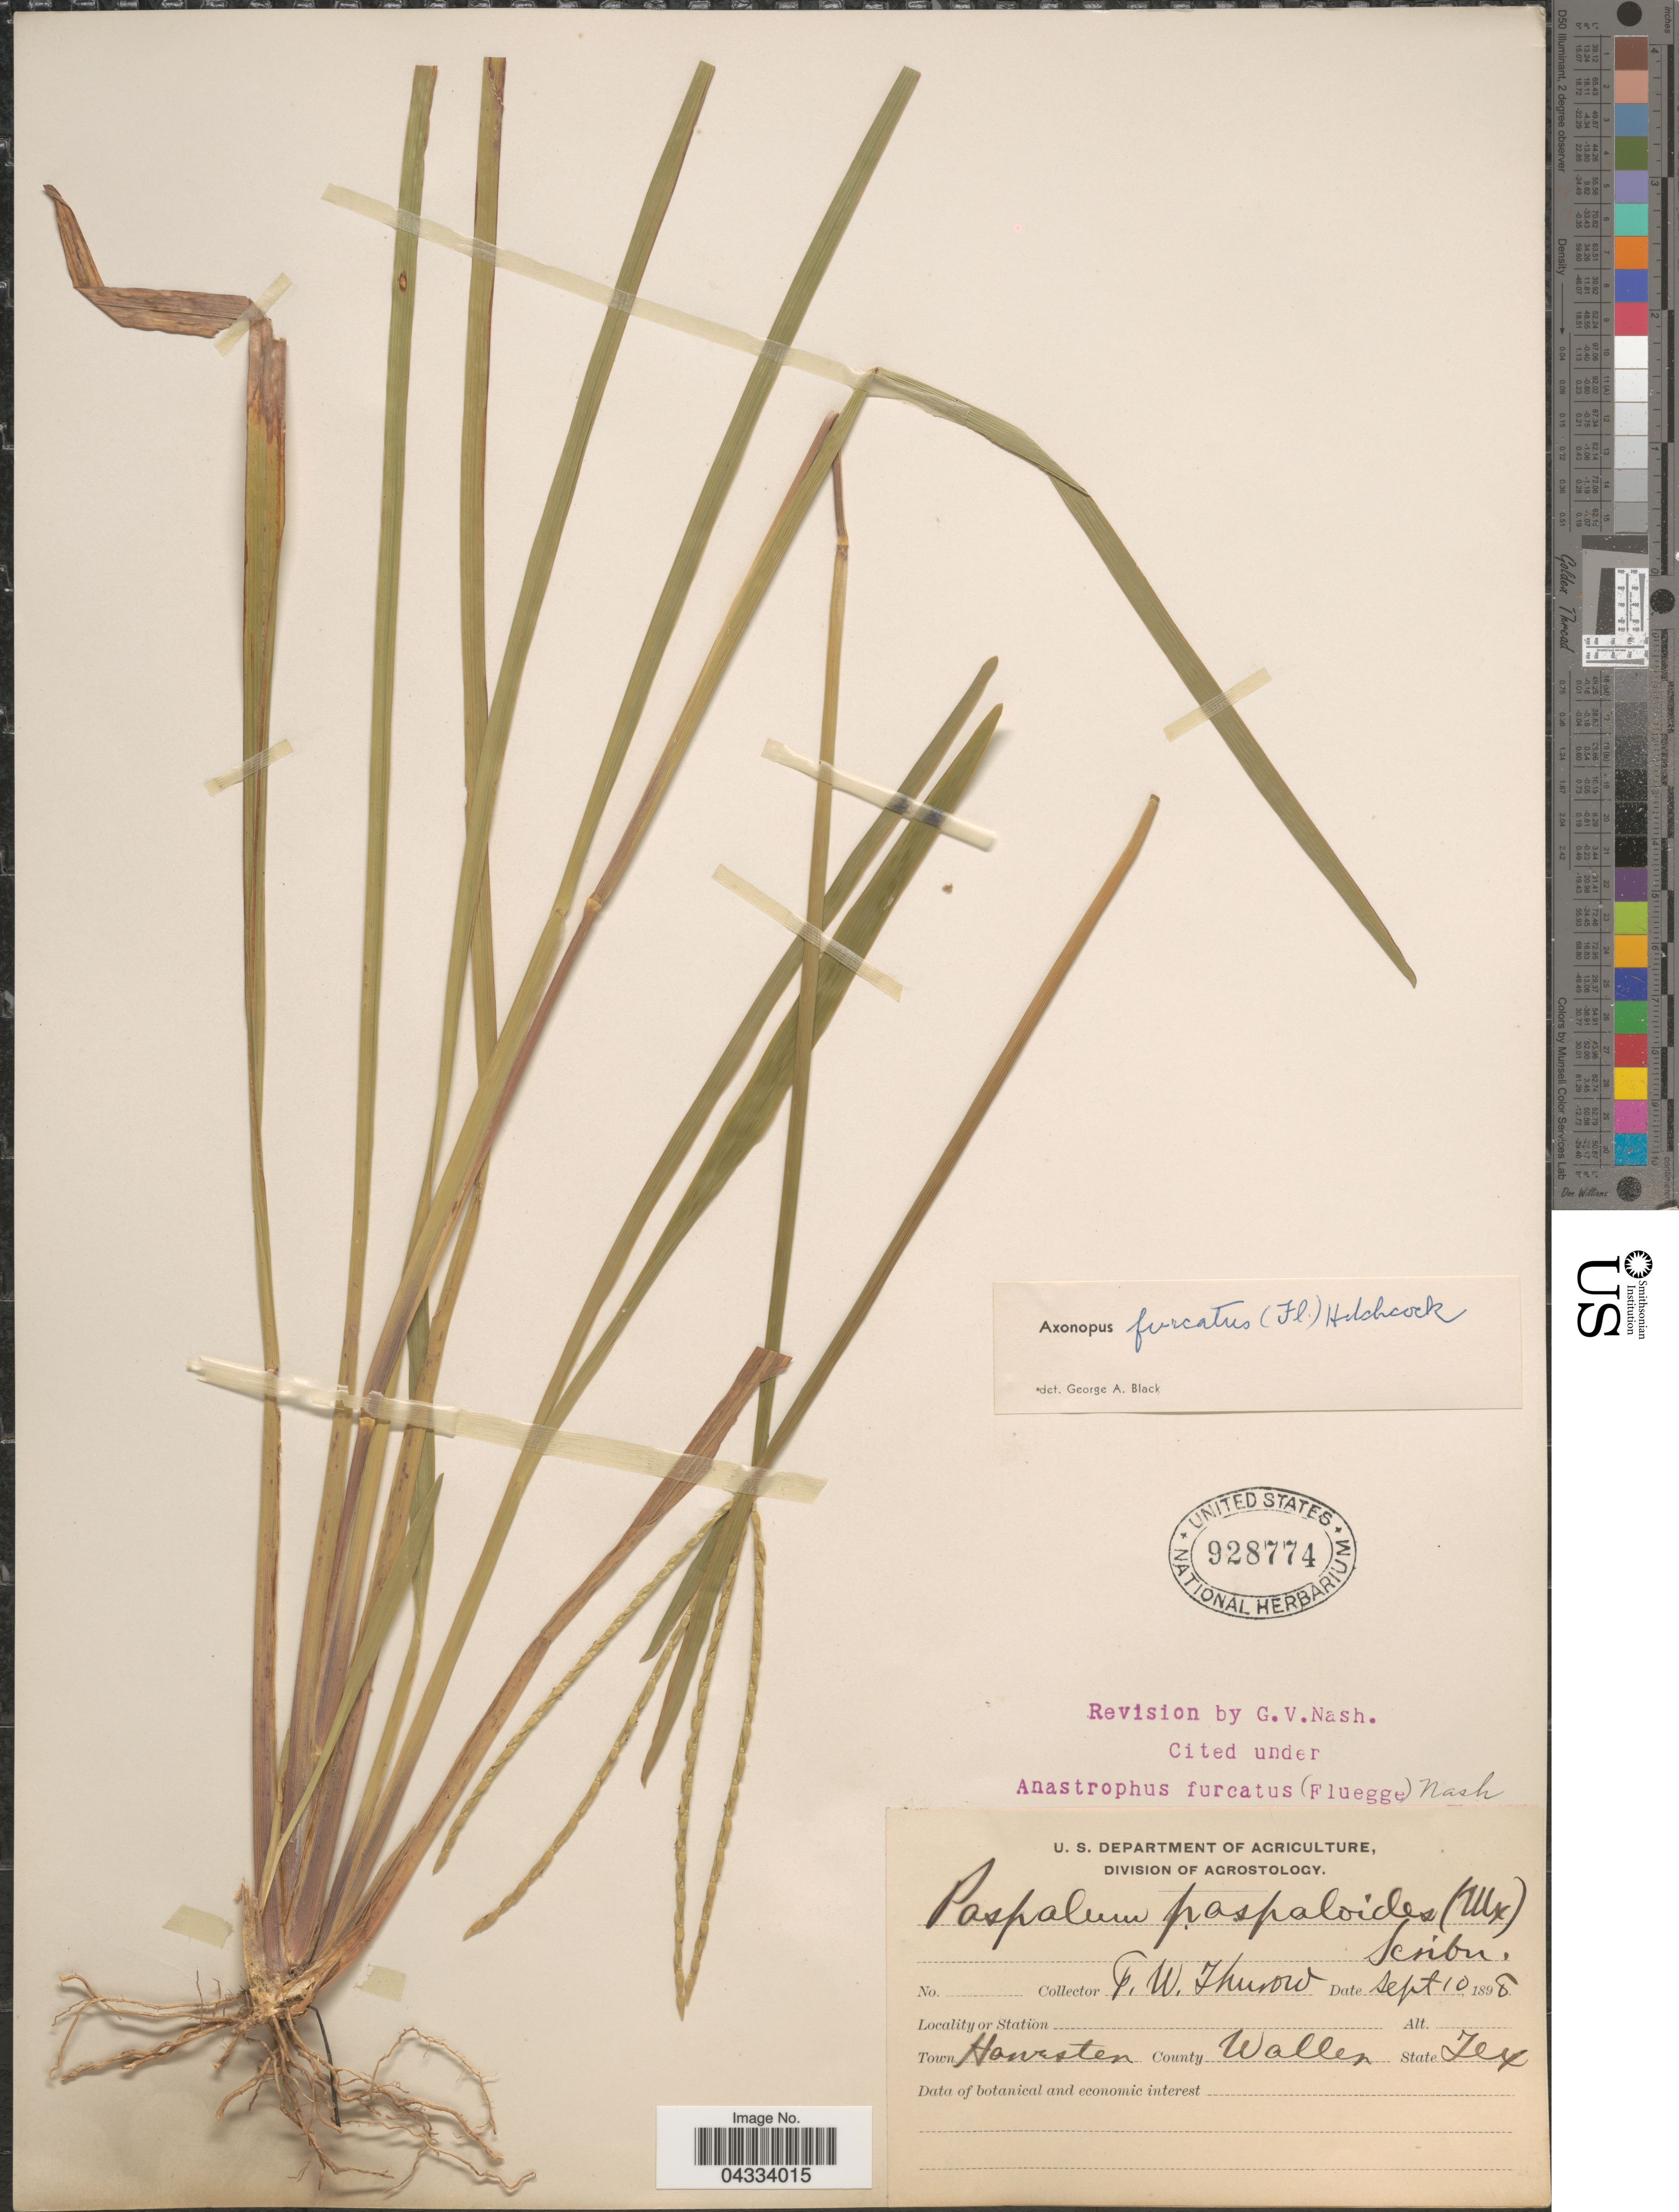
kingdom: Plantae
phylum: Tracheophyta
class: Liliopsida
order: Poales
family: Poaceae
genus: Axonopus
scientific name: Axonopus furcatus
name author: (Flüggé) Hitchc.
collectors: F. W. Thurow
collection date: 1898-09-10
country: United States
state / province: Texas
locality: Town Harvester. County Waller.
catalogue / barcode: US 928774